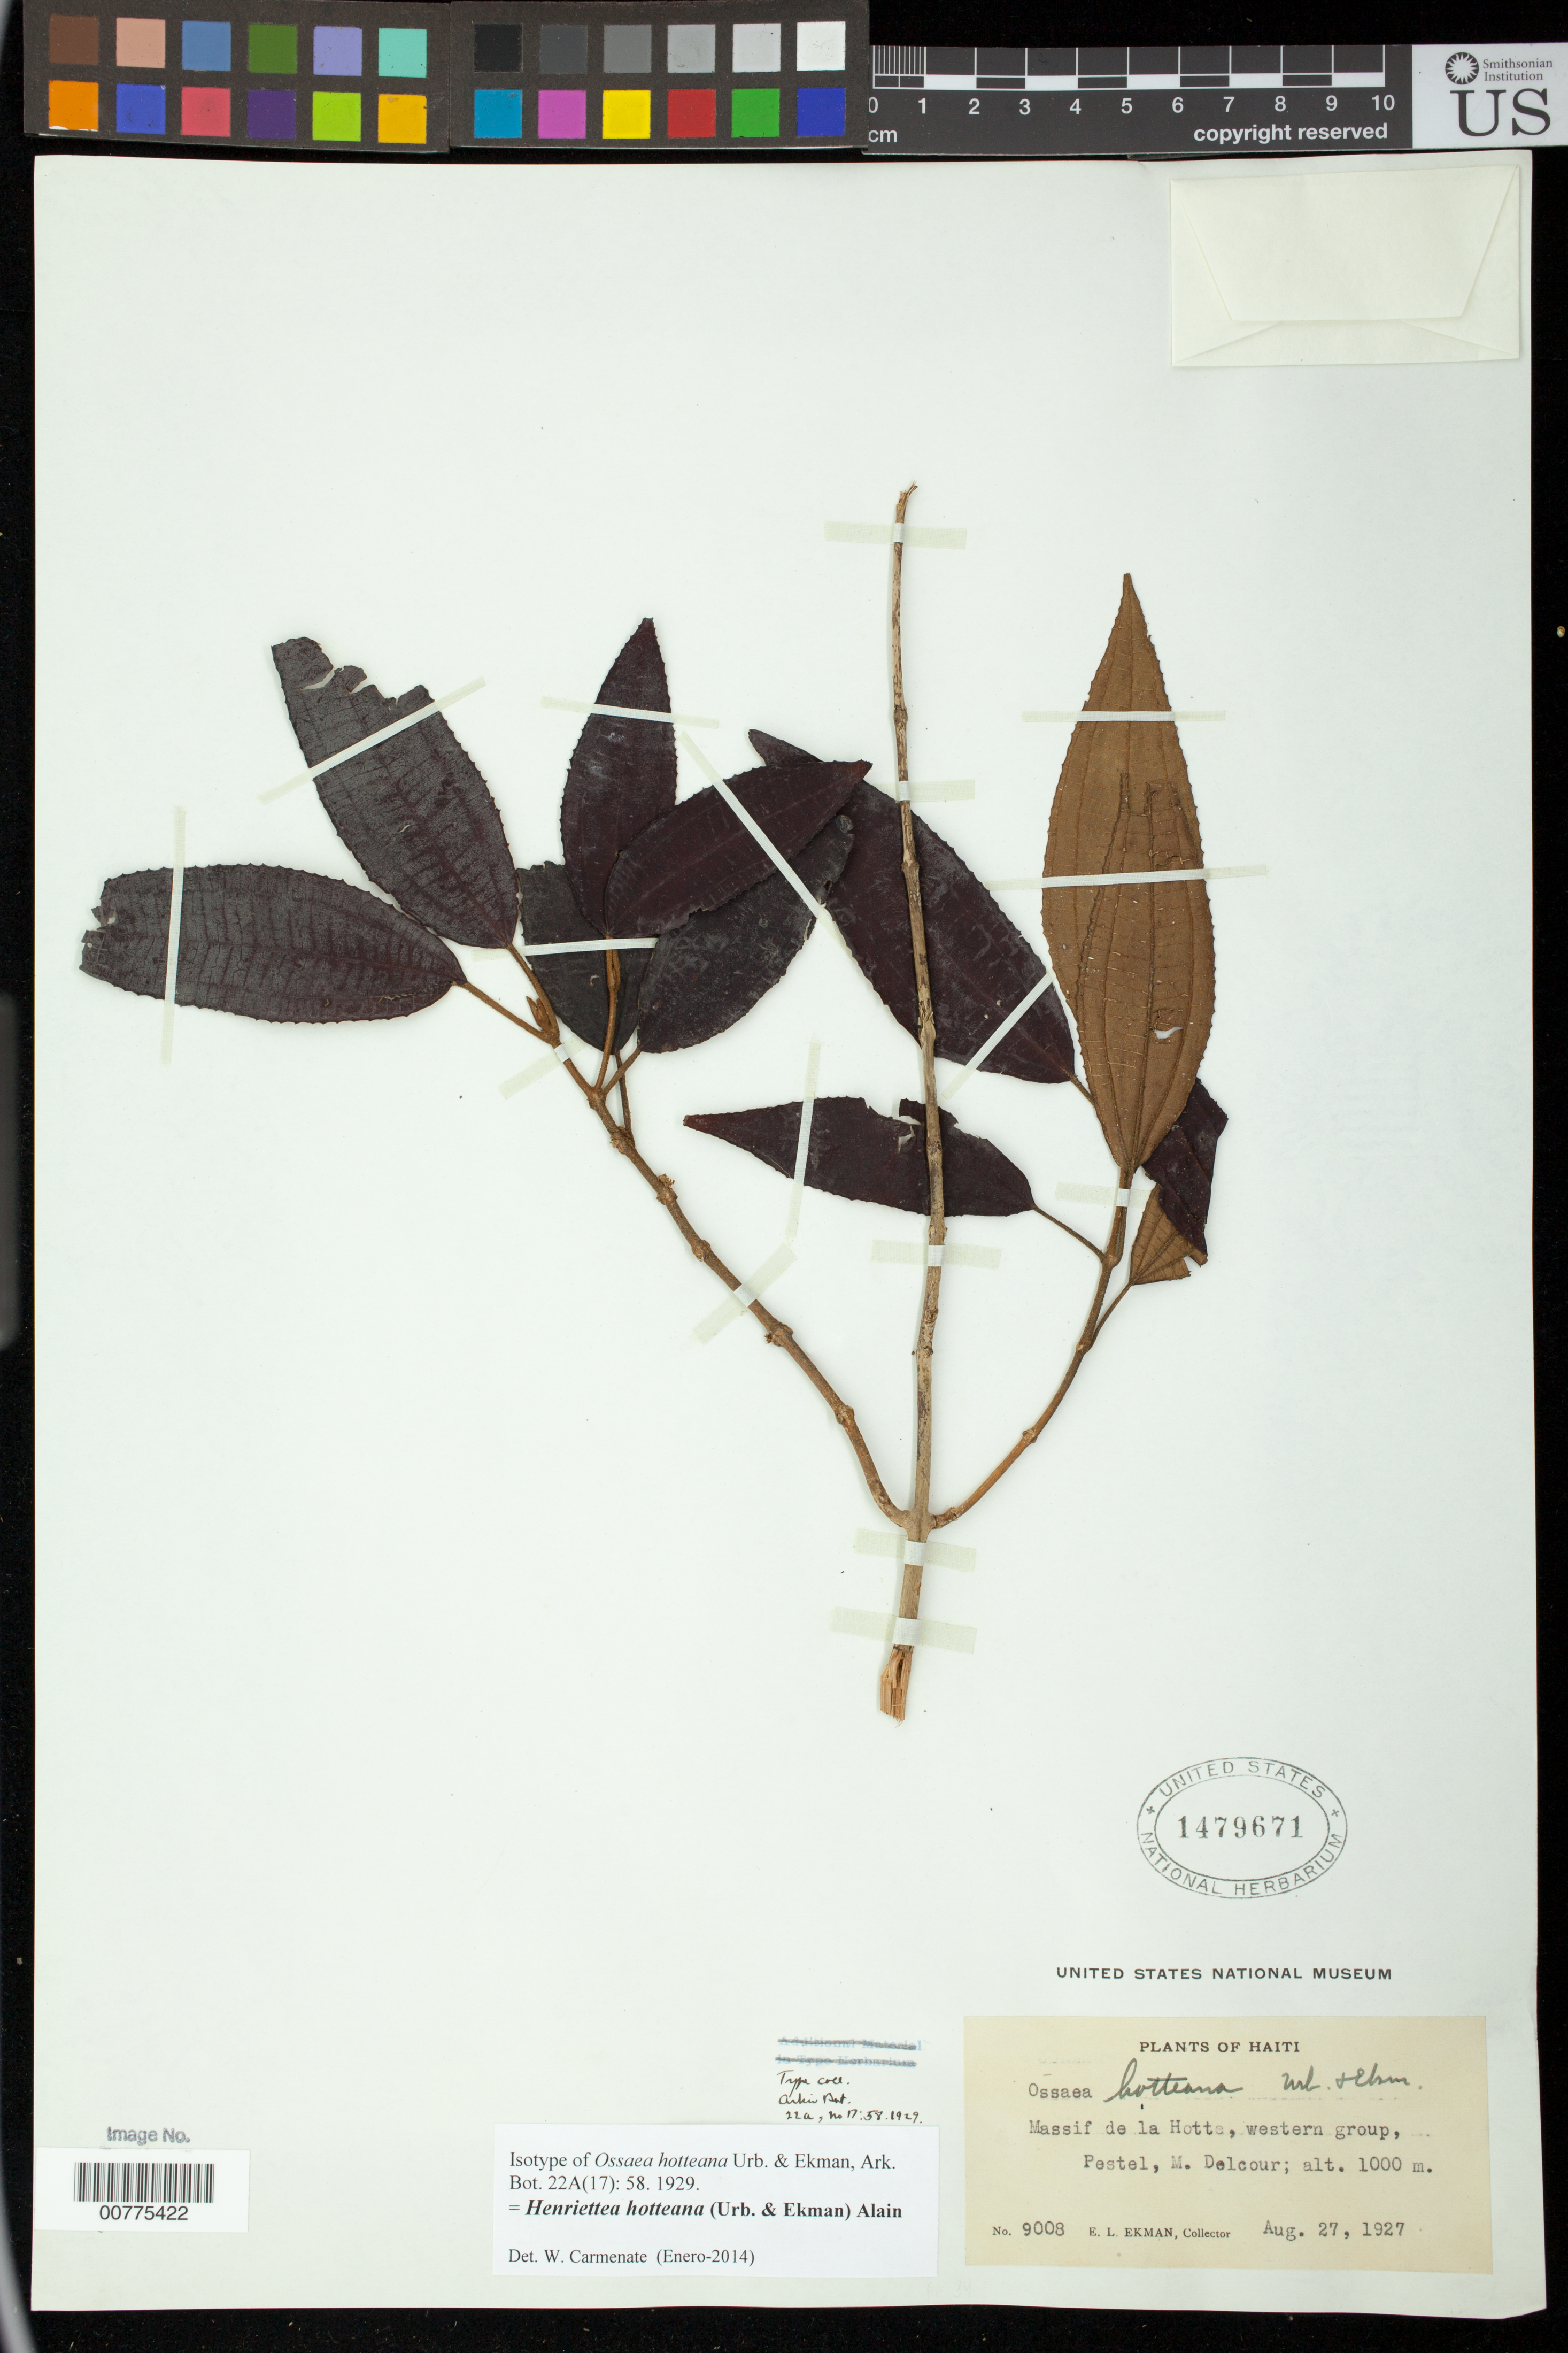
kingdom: Plantae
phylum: Tracheophyta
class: Magnoliopsida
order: Myrtales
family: Melastomataceae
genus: Ossaea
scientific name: Ossaea hotteana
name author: Urb. & Ekman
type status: Isotype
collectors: E. L. Ekman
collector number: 9008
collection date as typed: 27 Aug 1927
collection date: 1927-08-27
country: Haiti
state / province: Grand'Anse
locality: Massif de la Hotte, western group, Pestel, M. Delcour.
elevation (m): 1000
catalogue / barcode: US 1479671